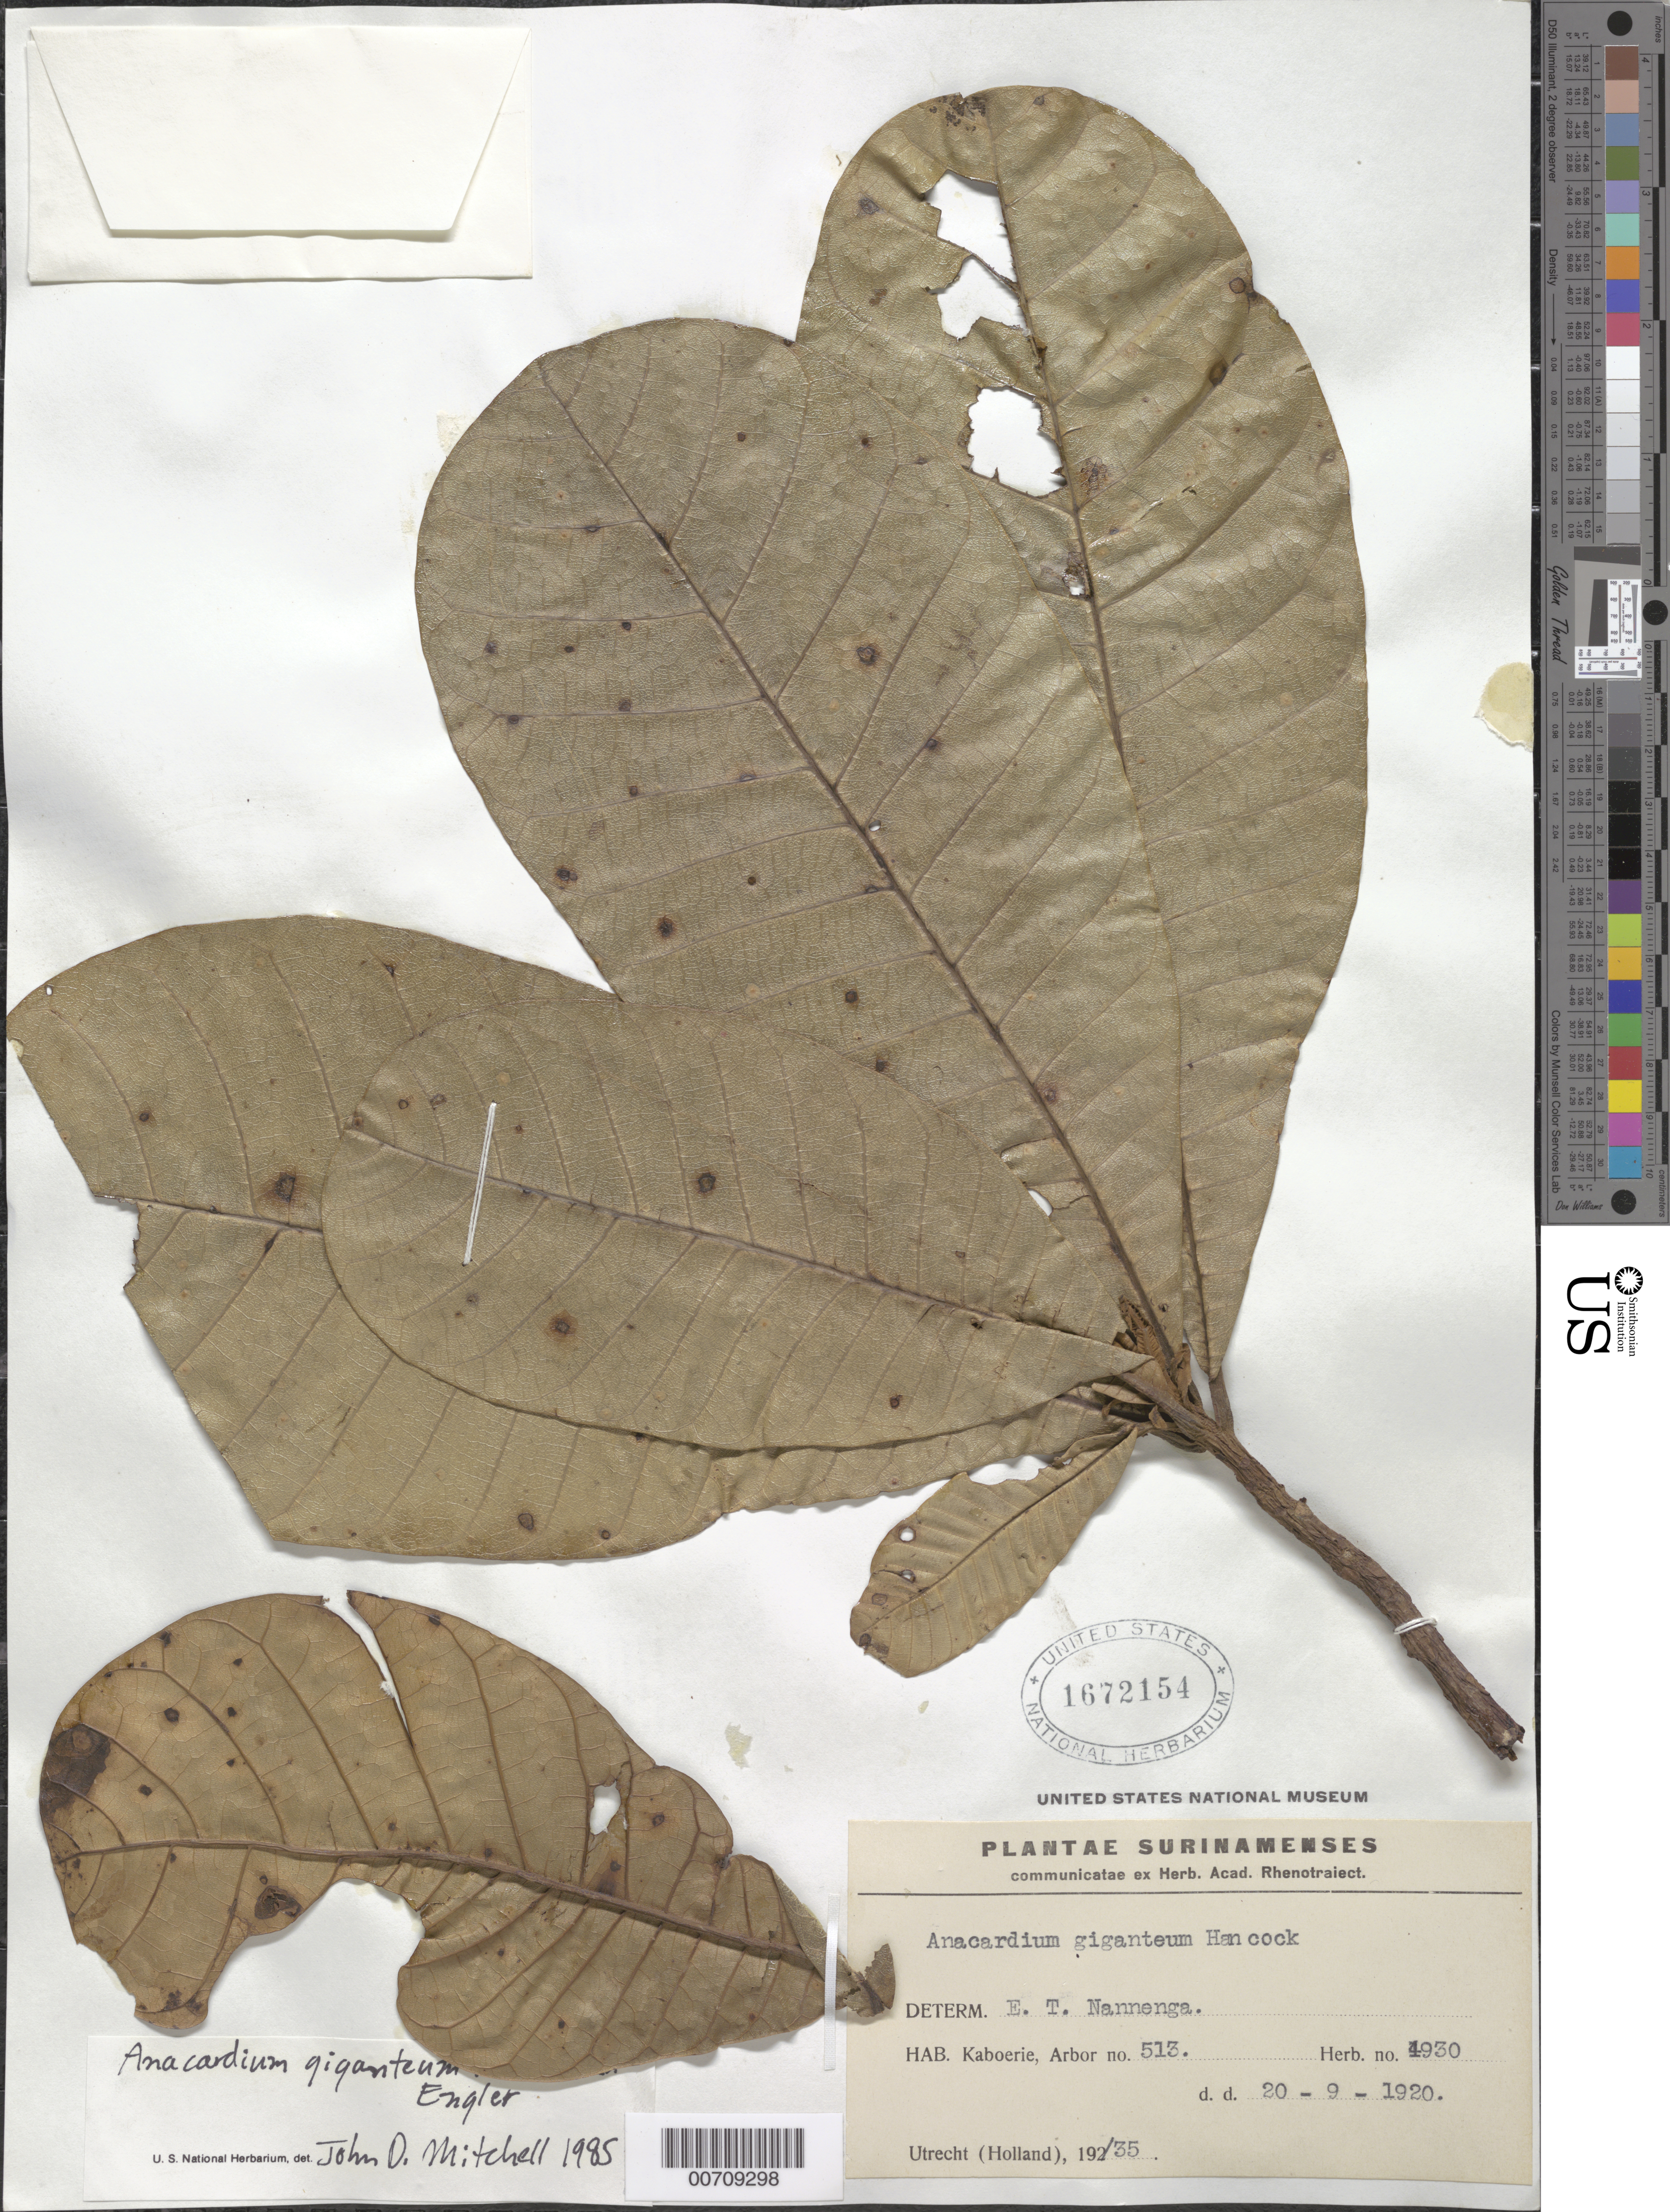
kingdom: Plantae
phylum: Tracheophyta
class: Magnoliopsida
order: Sapindales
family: Anacardiaceae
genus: Anacardium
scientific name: Anacardium giganteum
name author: W. Hancock ex Engl.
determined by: Mitchell, John D.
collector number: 4930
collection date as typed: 20-Sep-20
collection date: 1920-09-20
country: Suriname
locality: Kaboerie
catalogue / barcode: US 1672154